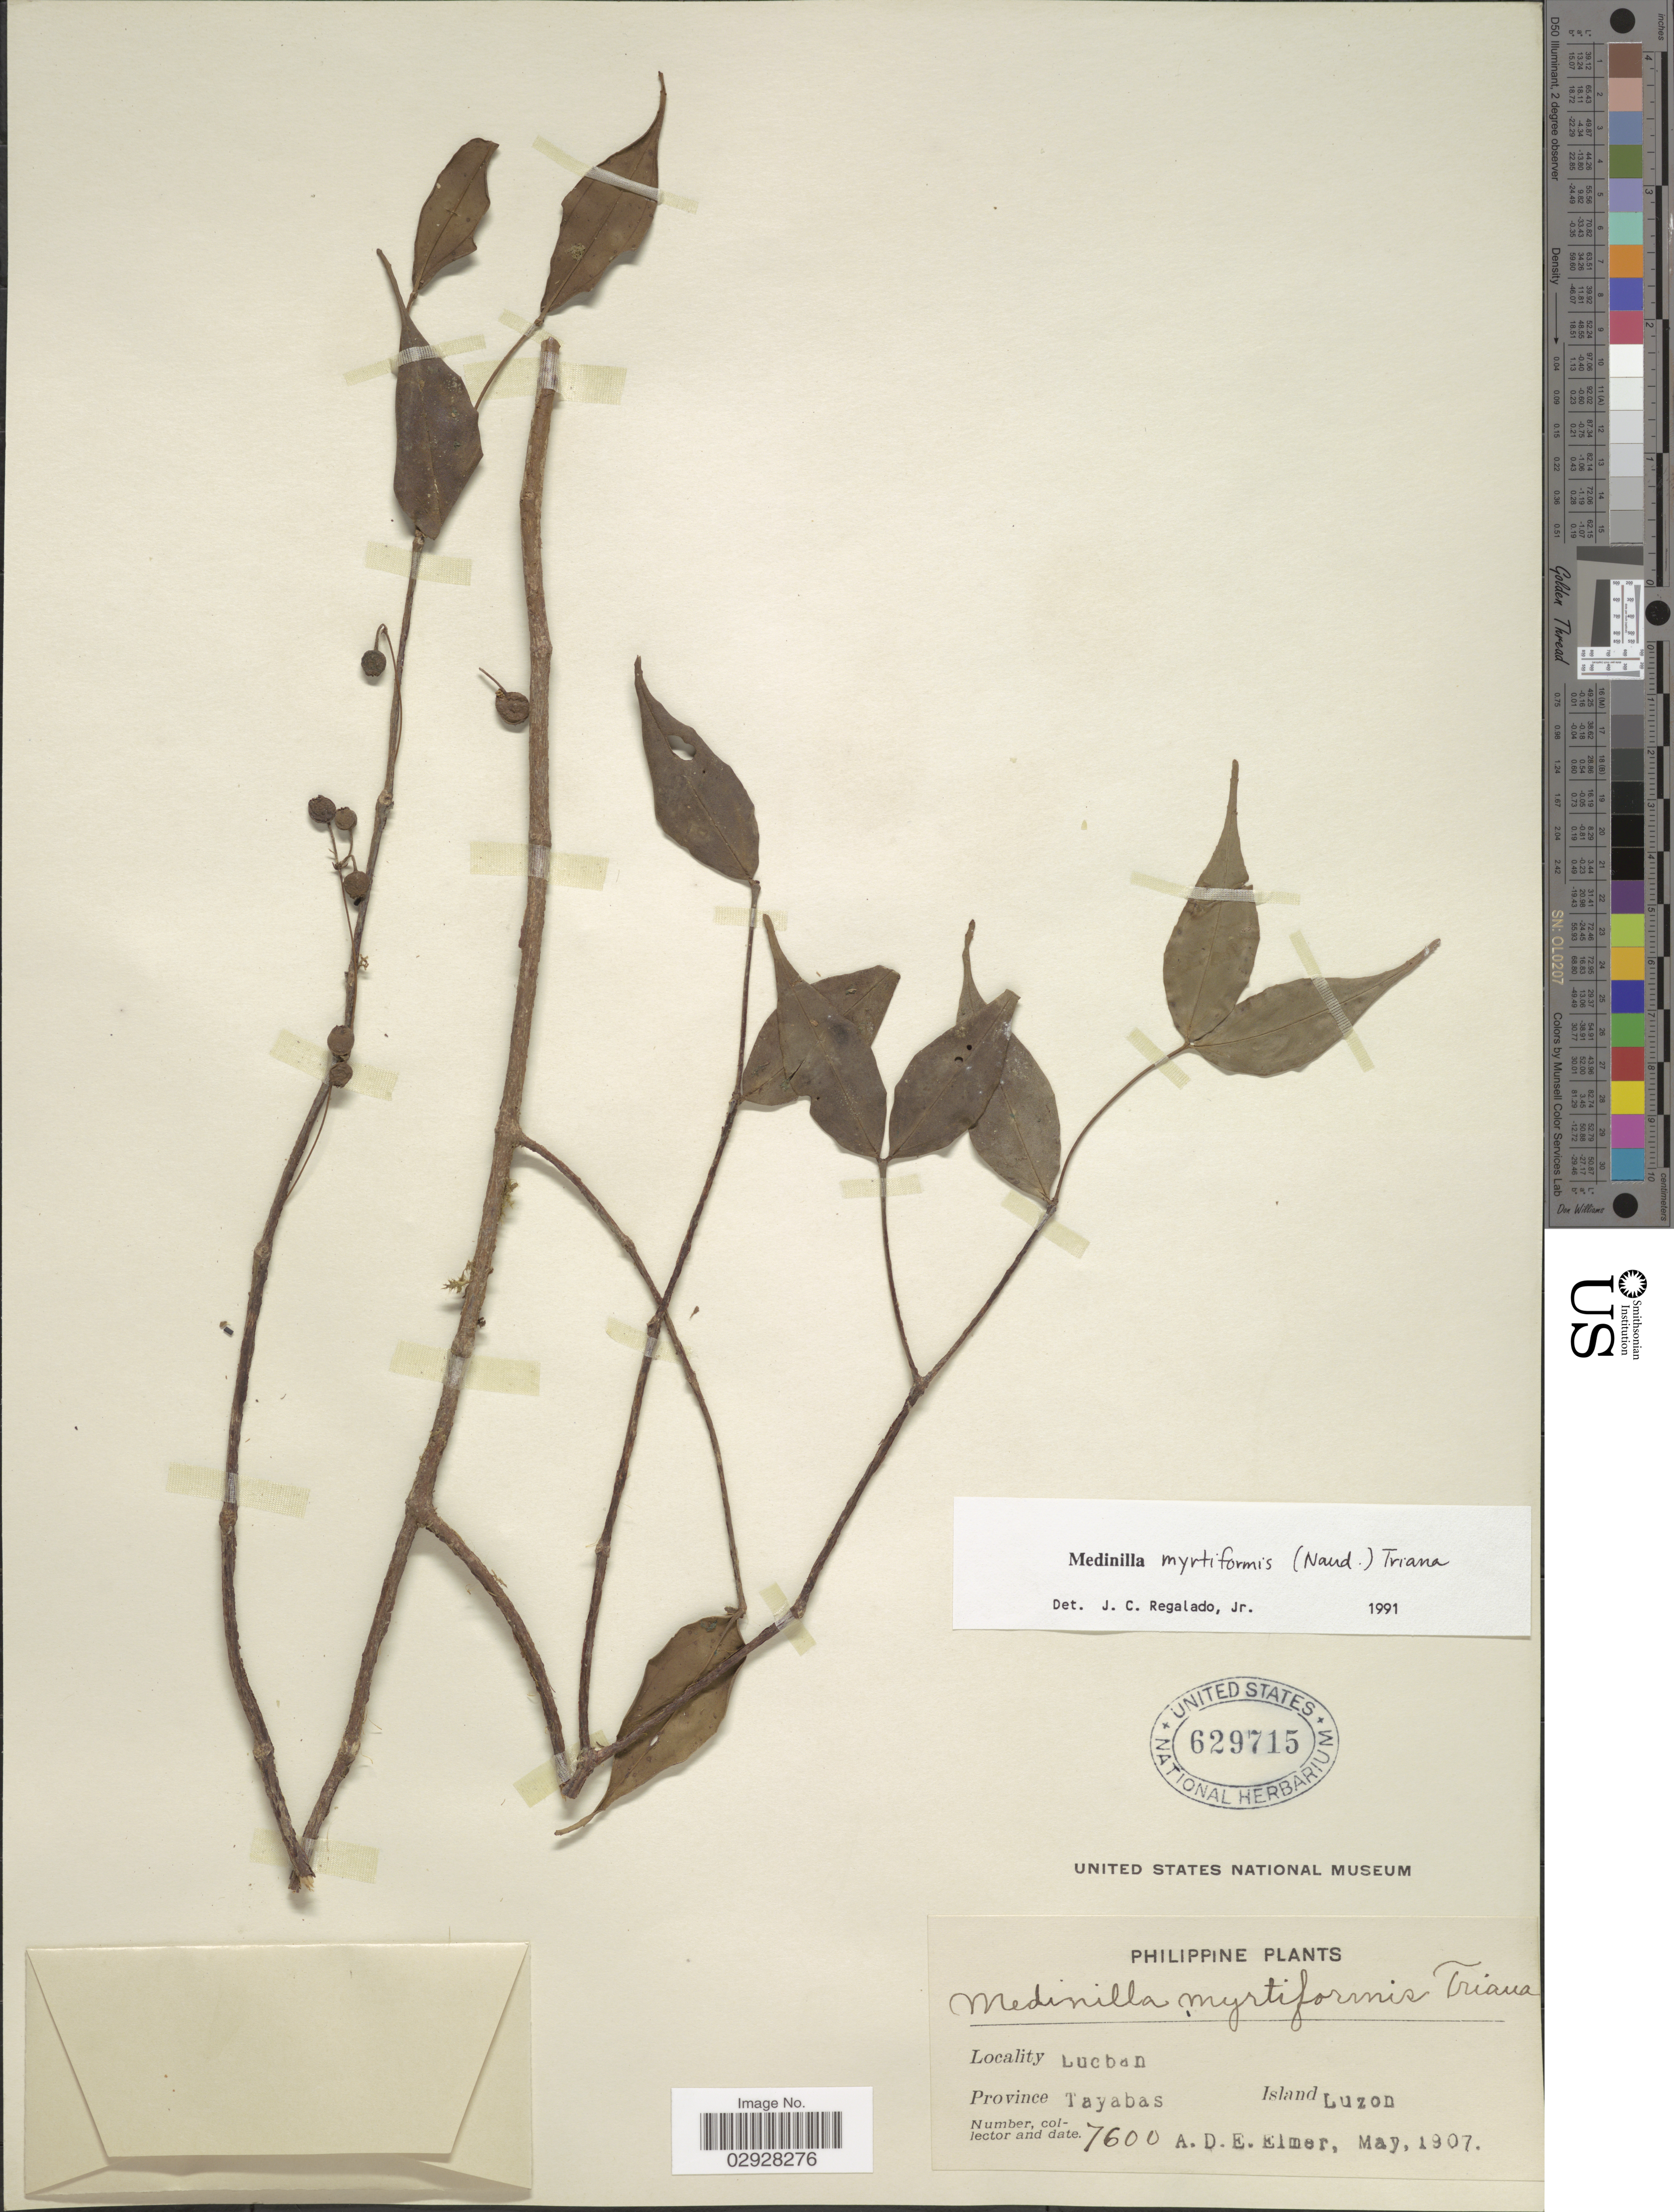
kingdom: Plantae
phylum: Tracheophyta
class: Magnoliopsida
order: Myrtales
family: Melastomataceae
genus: Medinilla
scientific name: Medinilla myrtiformis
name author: (Naudin) Triana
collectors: A. D. E. Elmer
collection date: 1907-05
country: Philippines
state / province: Calabarzon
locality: Lucban. Province of Tayabas. Island Luzon.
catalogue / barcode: US 629715